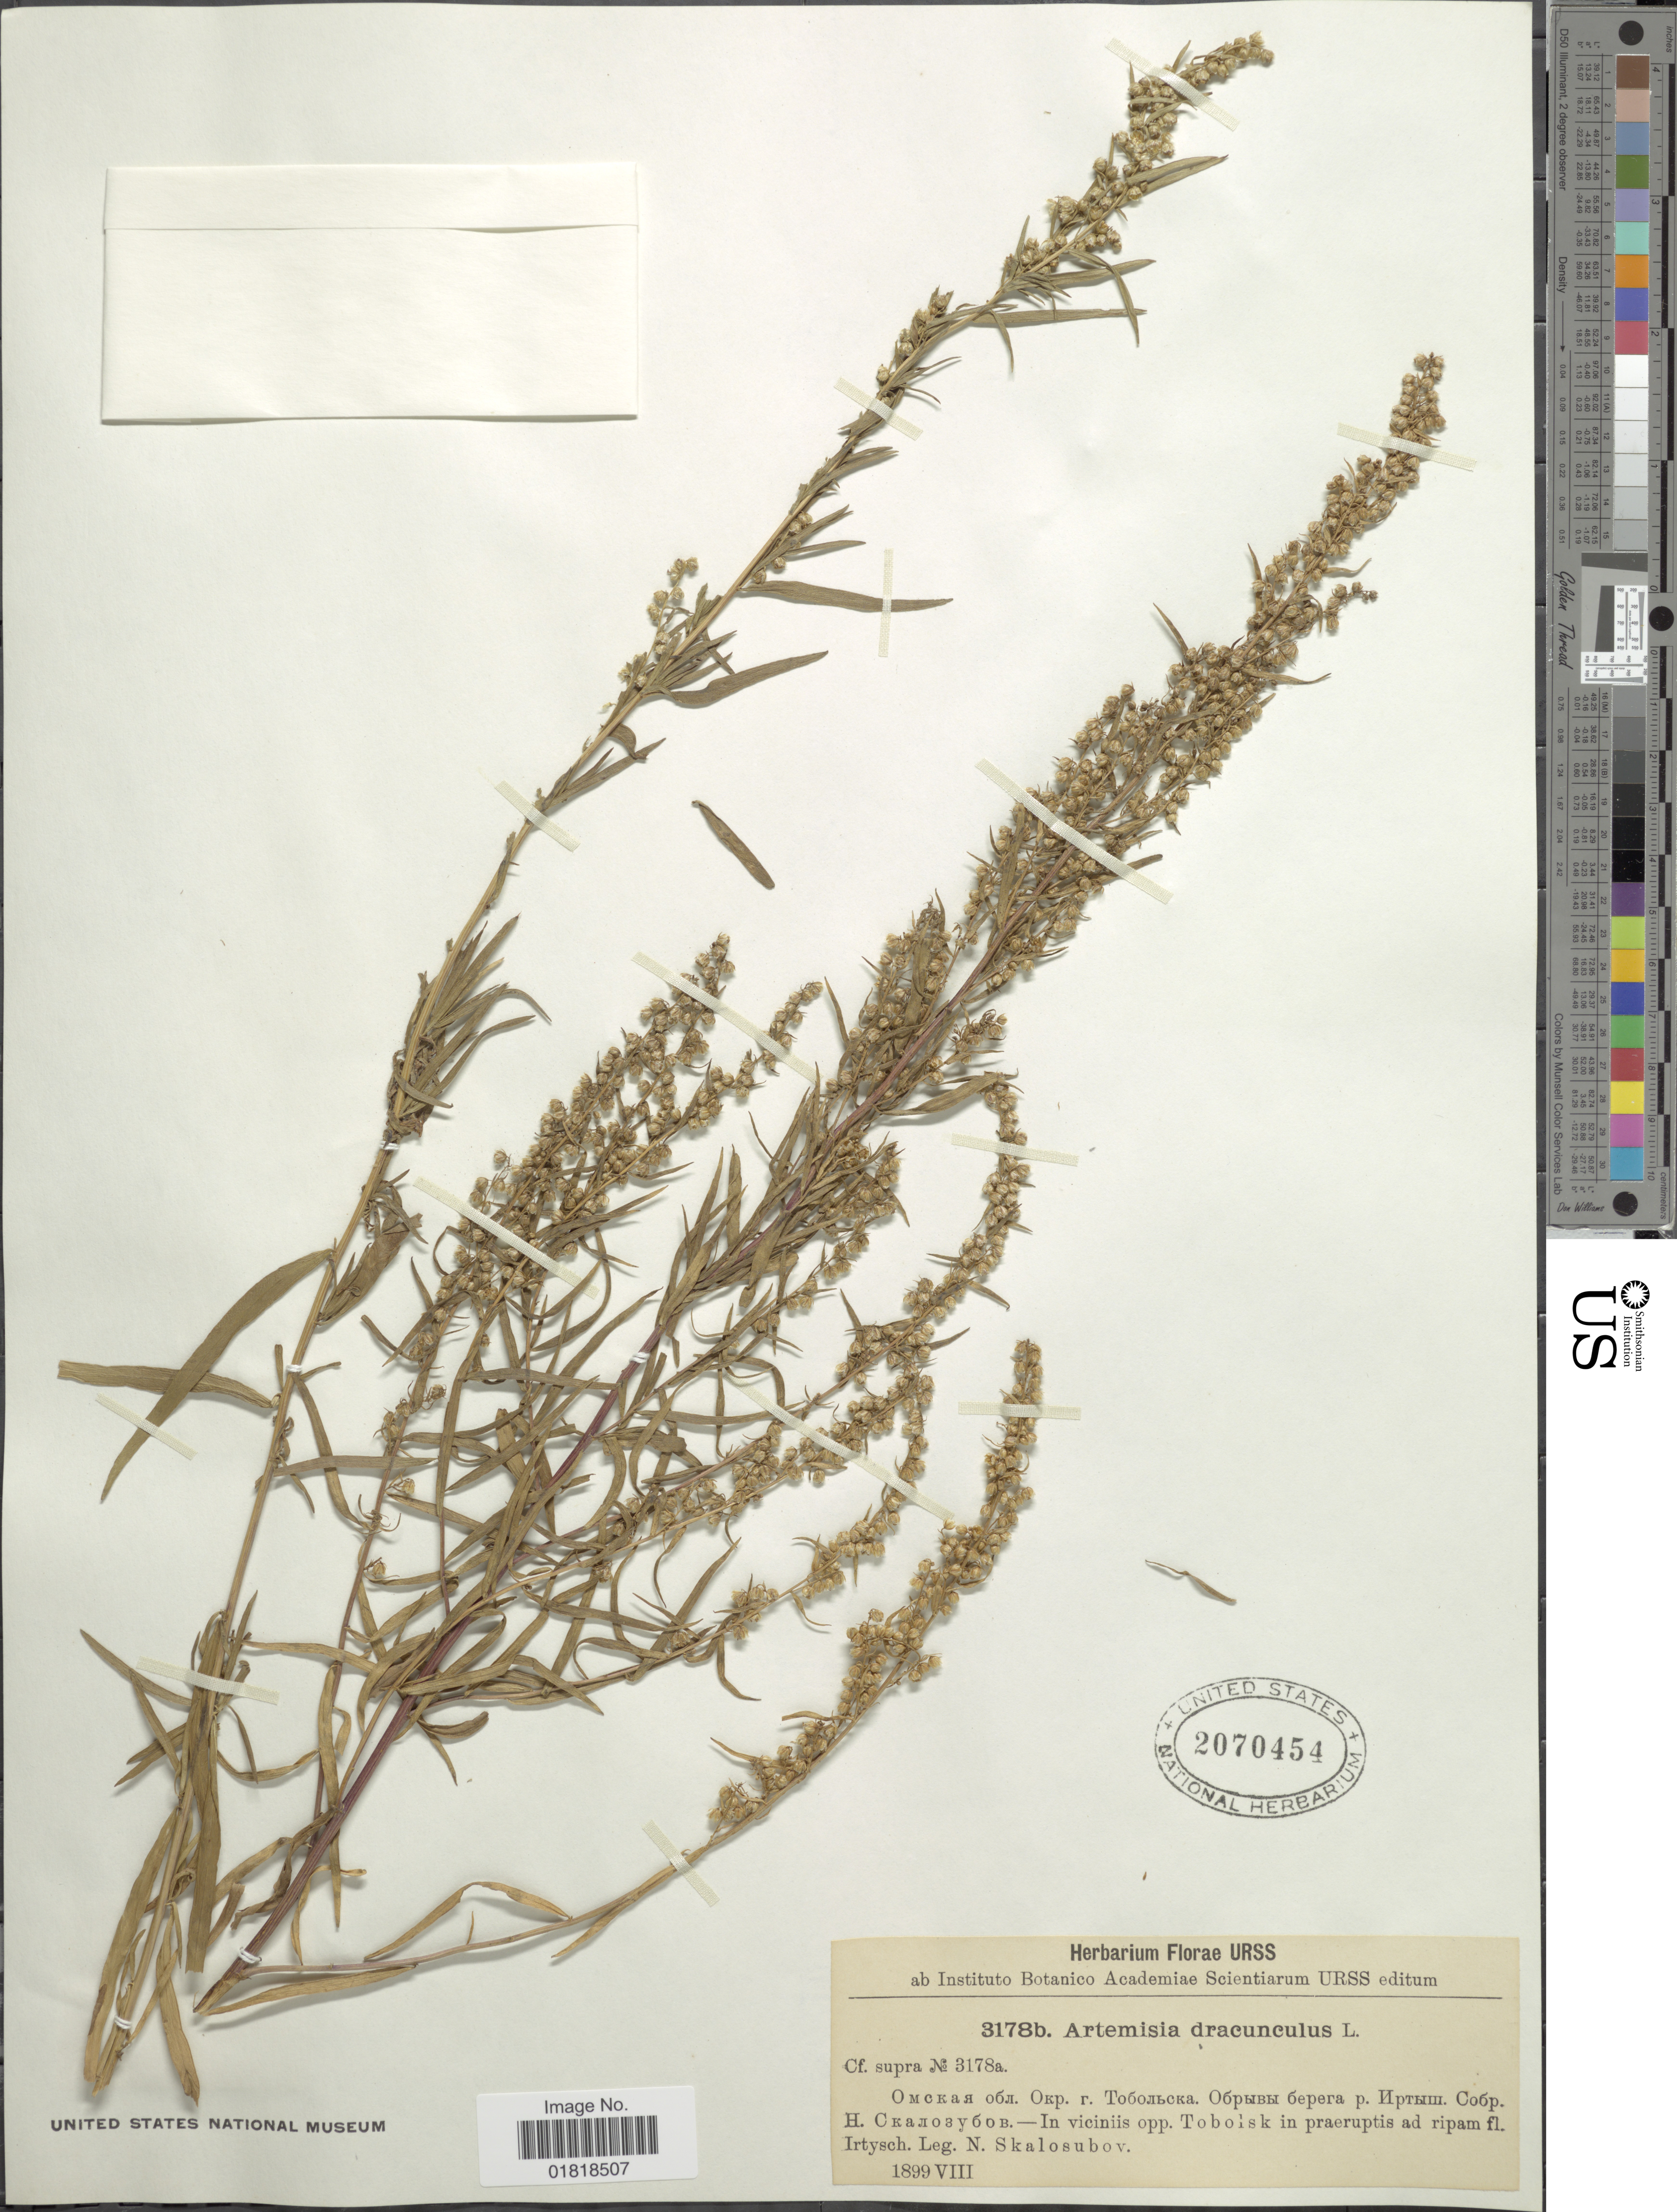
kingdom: Plantae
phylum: Tracheophyta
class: Magnoliopsida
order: Asterales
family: Asteraceae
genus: Artemisia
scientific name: Artemisia dracunculus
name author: L.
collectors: N. Skalosubov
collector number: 3178b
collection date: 1899-08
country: Russian Federation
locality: In viciniis opp. Tobolsk in praeruptis ad ripam fl. Irtysch.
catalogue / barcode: US 2070454